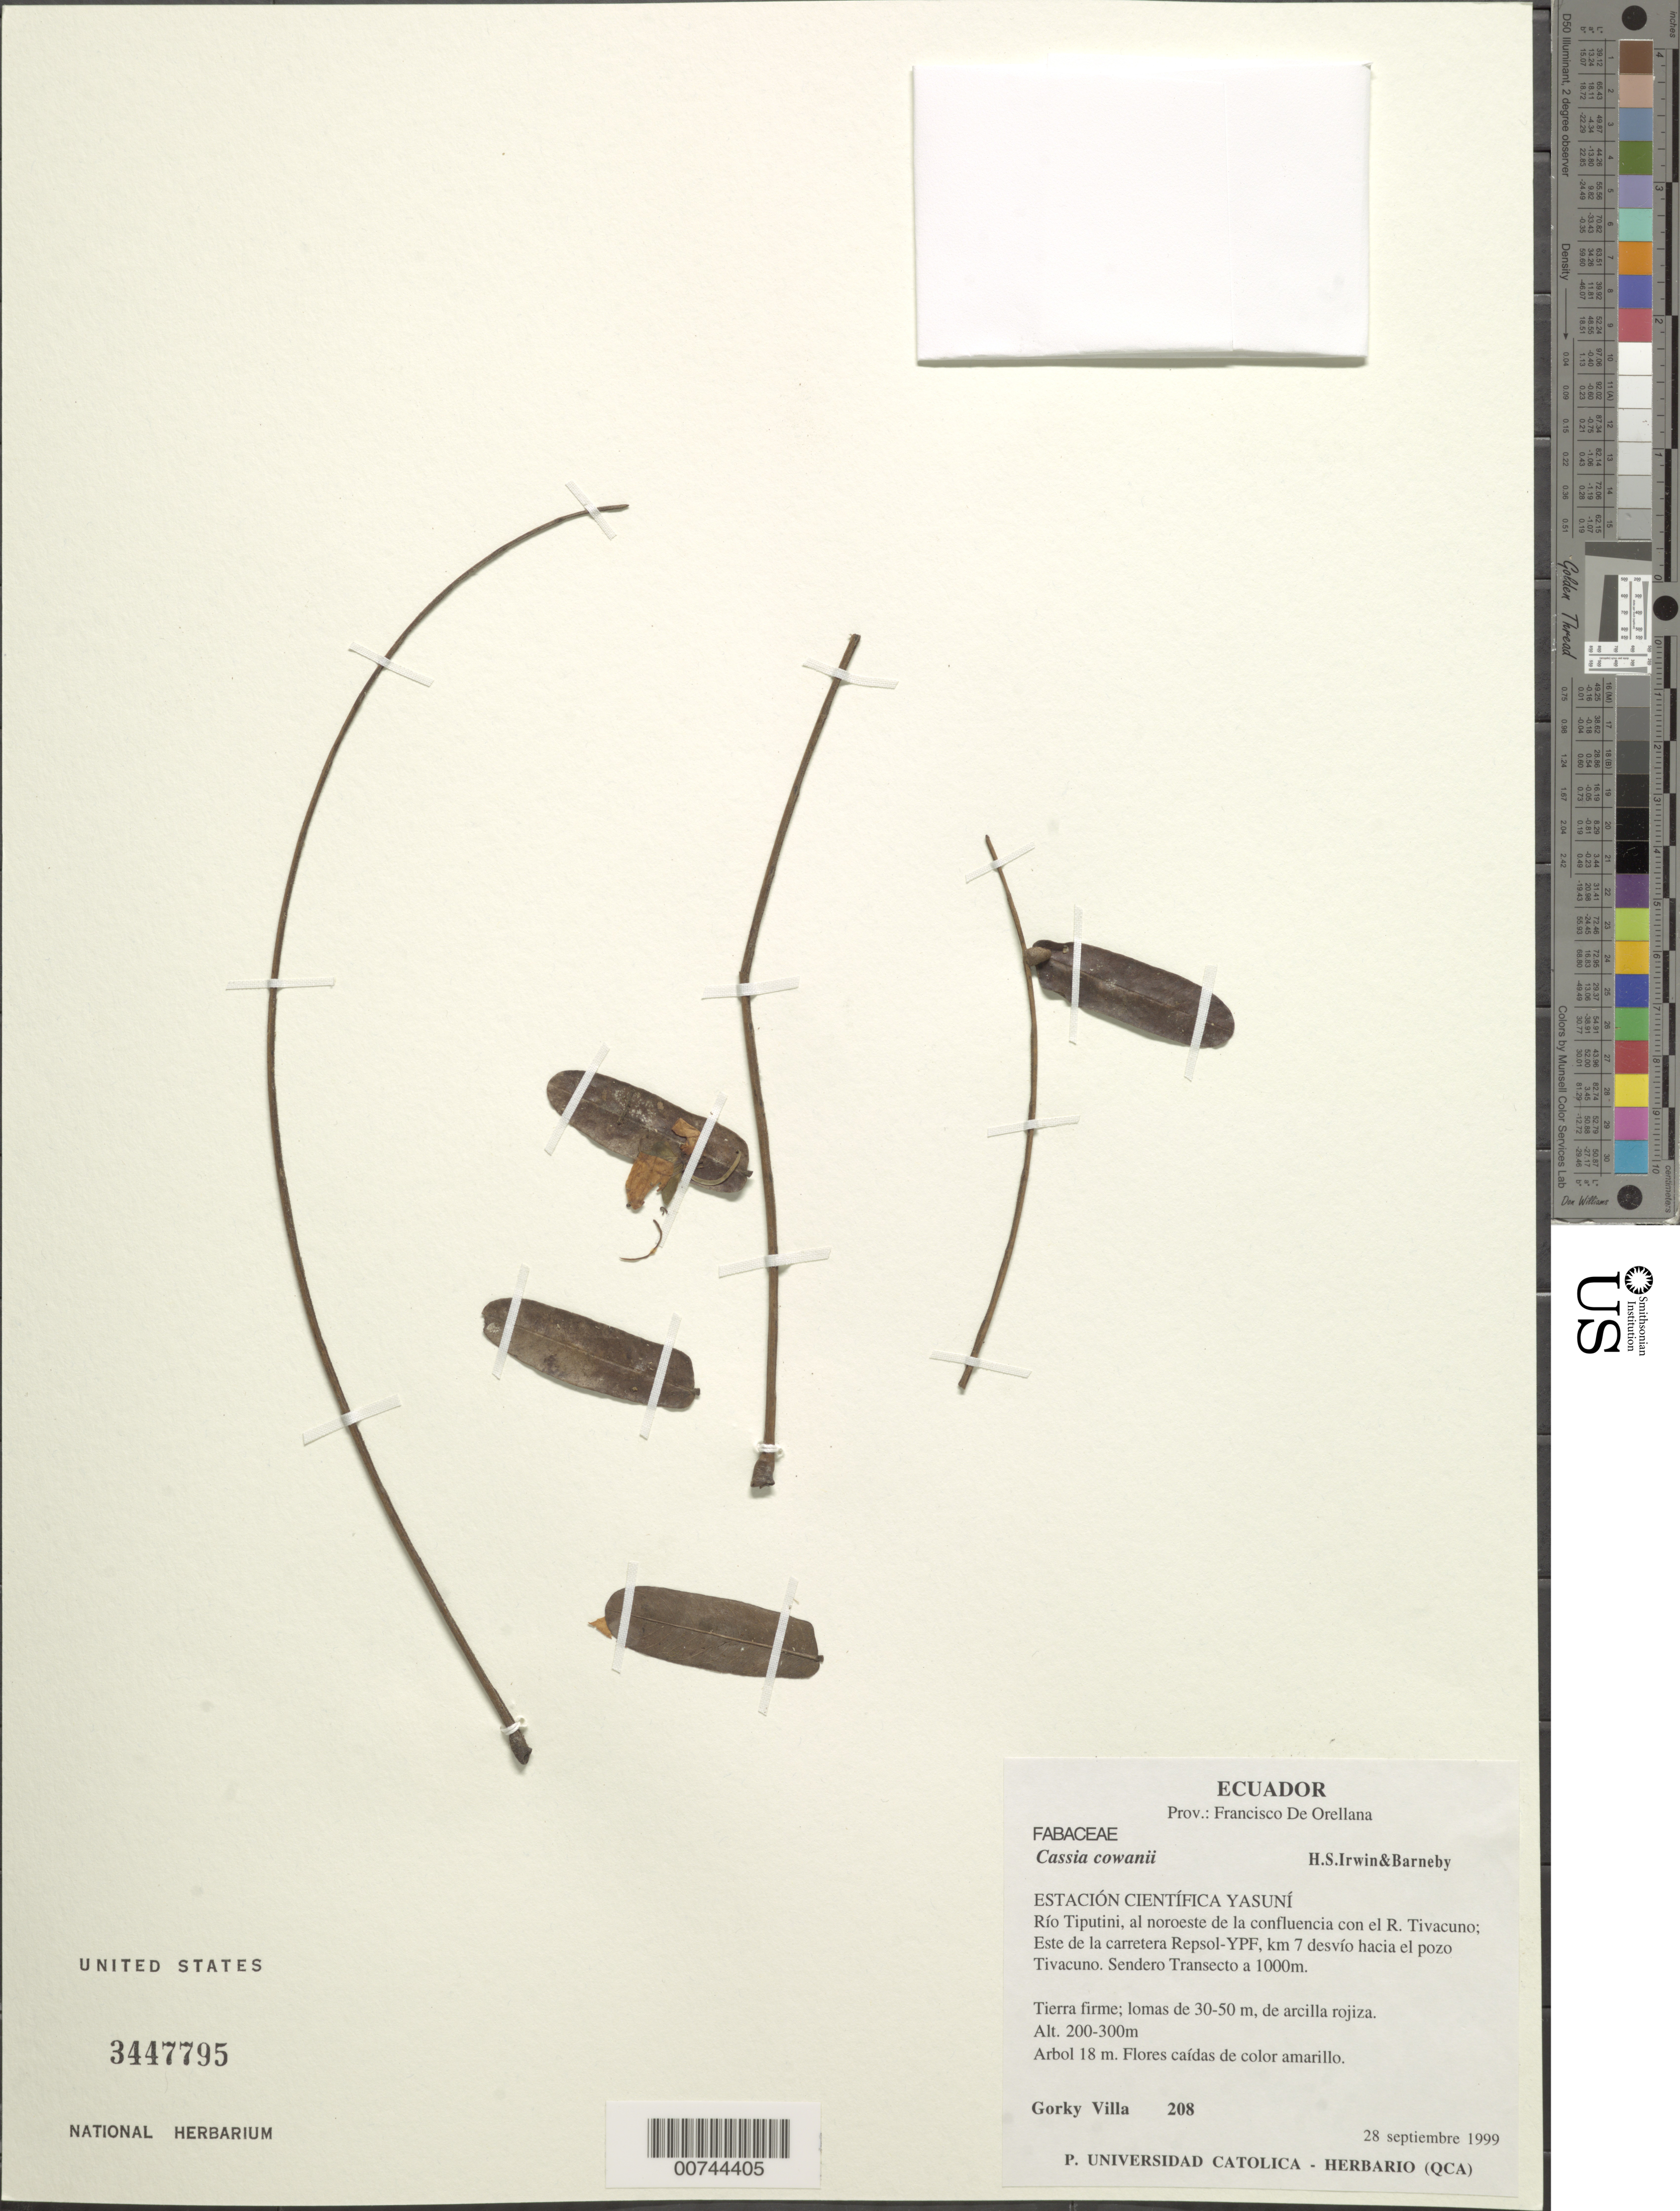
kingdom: Plantae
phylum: Tracheophyta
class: Magnoliopsida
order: Fabales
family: Fabaceae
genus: Cassia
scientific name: Cassia cowanii var. cowanii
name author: H.S. Irwin & Barneby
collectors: G. Villa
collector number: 208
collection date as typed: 28 Sep 1999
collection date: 1999-09-28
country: Ecuador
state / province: Napo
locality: Estacion Cientifica Yasuni, Rio Tiputini, al noroeste de la confluencia con el Rio Tivacuno, Este de la Carretera Repsol. Francisco De Orellana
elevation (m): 200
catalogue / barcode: US 3447795